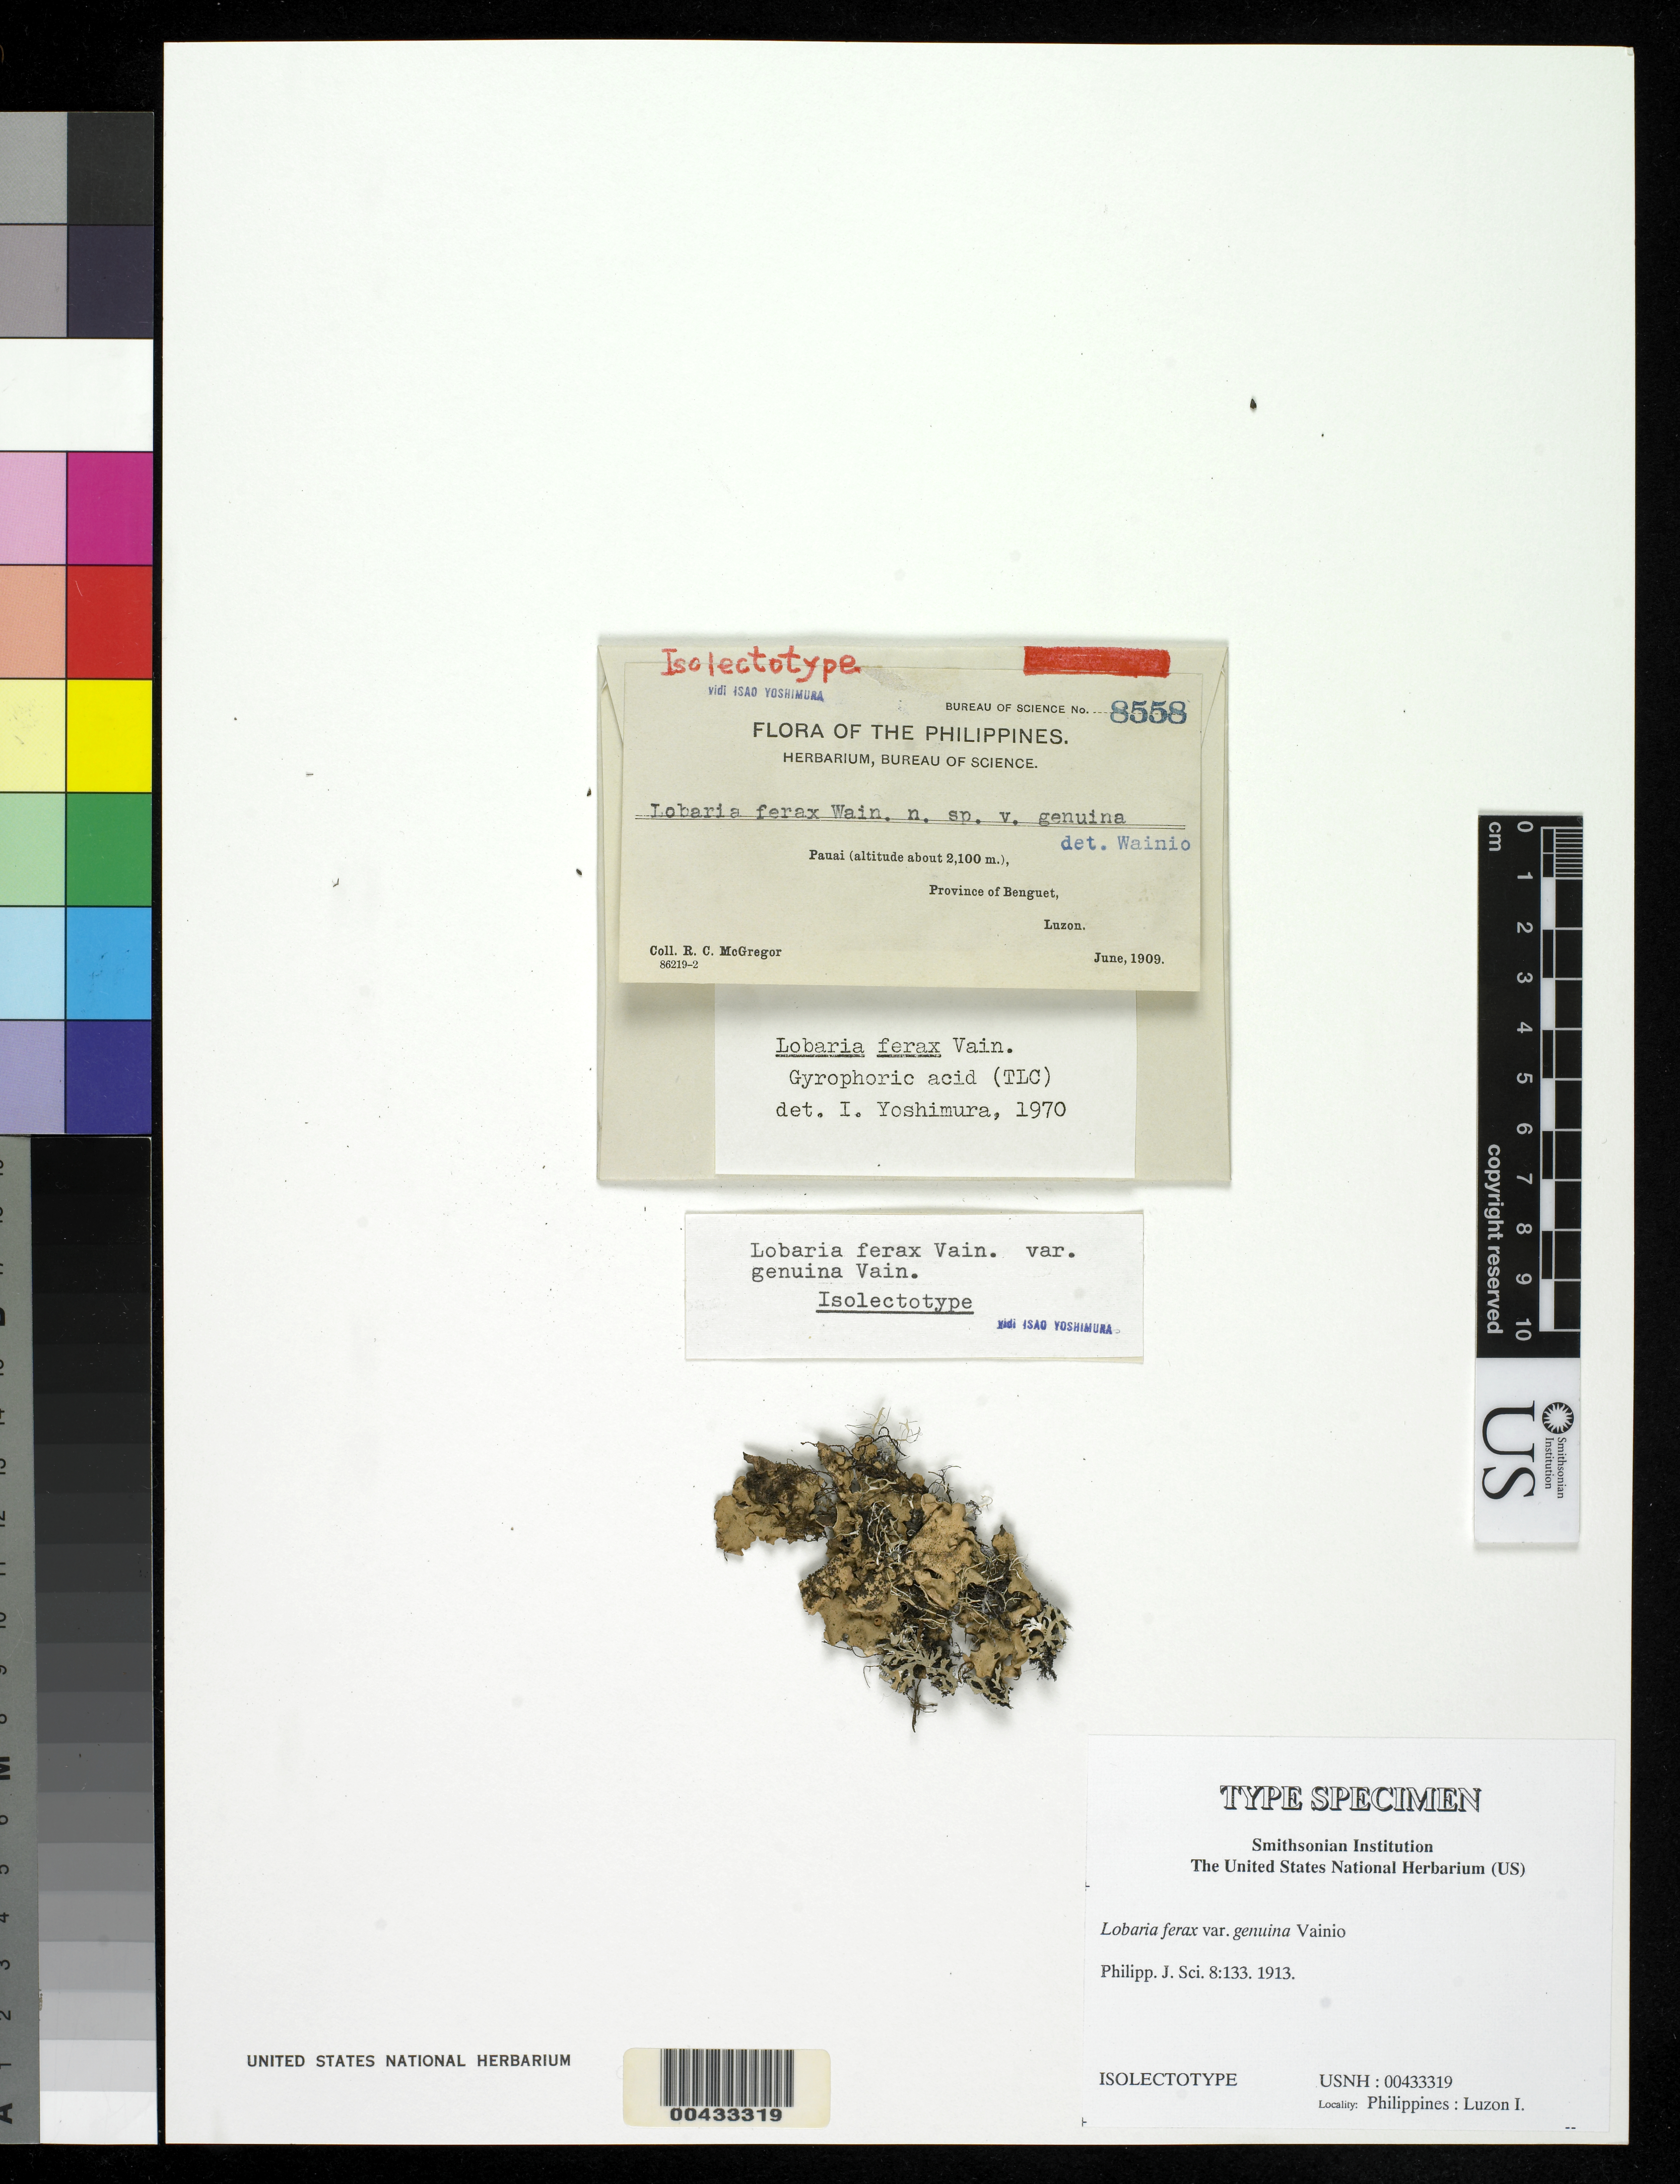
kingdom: Fungi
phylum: Ascomycota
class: Lecanoromycetes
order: Peltigerales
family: Lobariaceae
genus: Lobaria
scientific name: Lobaria ferax var. genuina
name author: Vain.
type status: Isolectotype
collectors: R. C. McGregor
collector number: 8558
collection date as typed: Jun 1909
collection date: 1909-06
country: Philippines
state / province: Cordillera (Administrative Region)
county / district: Benguet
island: Luzon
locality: Pauai.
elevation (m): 2100